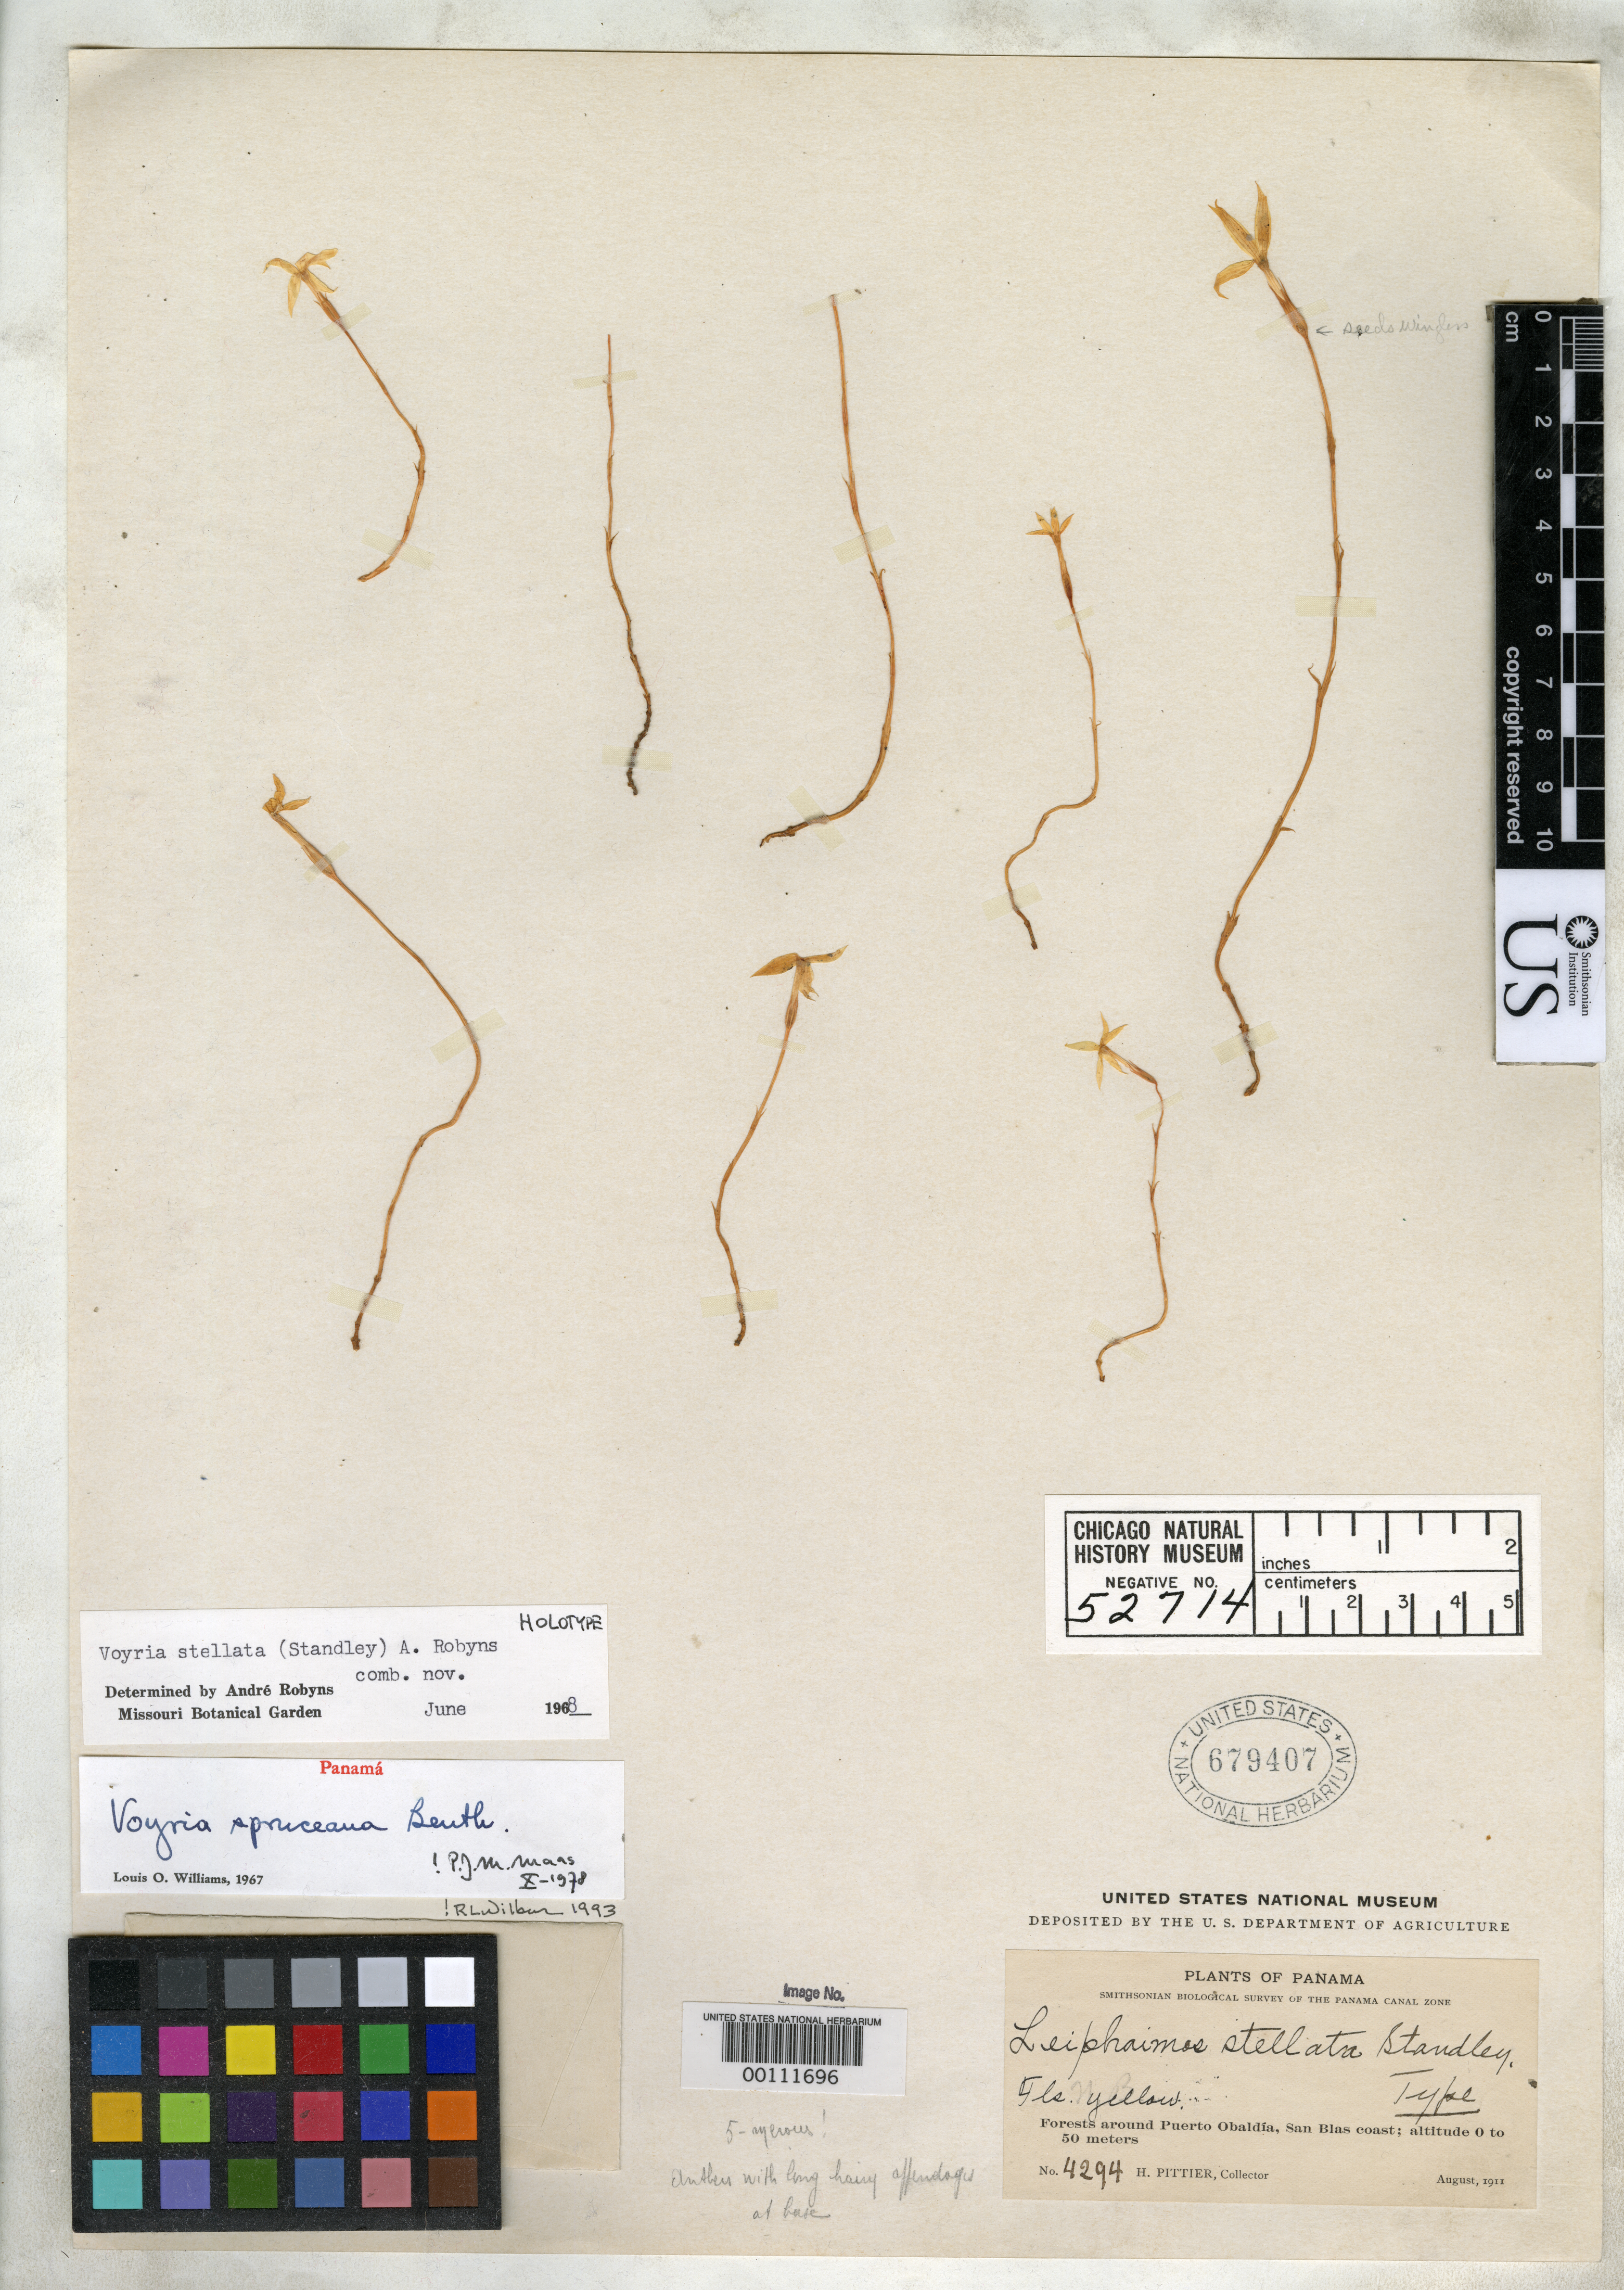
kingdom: Plantae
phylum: Tracheophyta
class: Magnoliopsida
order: Gentianales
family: Gentianaceae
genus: Leiphaimos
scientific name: Leiphaimos stellatus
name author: Standl.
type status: Holotype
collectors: H. F. Pittier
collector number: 4294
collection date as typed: Aug 1911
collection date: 1911-08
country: Panama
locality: Forests around Puerto Obaldia, San Blas coast.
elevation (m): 0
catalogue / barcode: US 679407